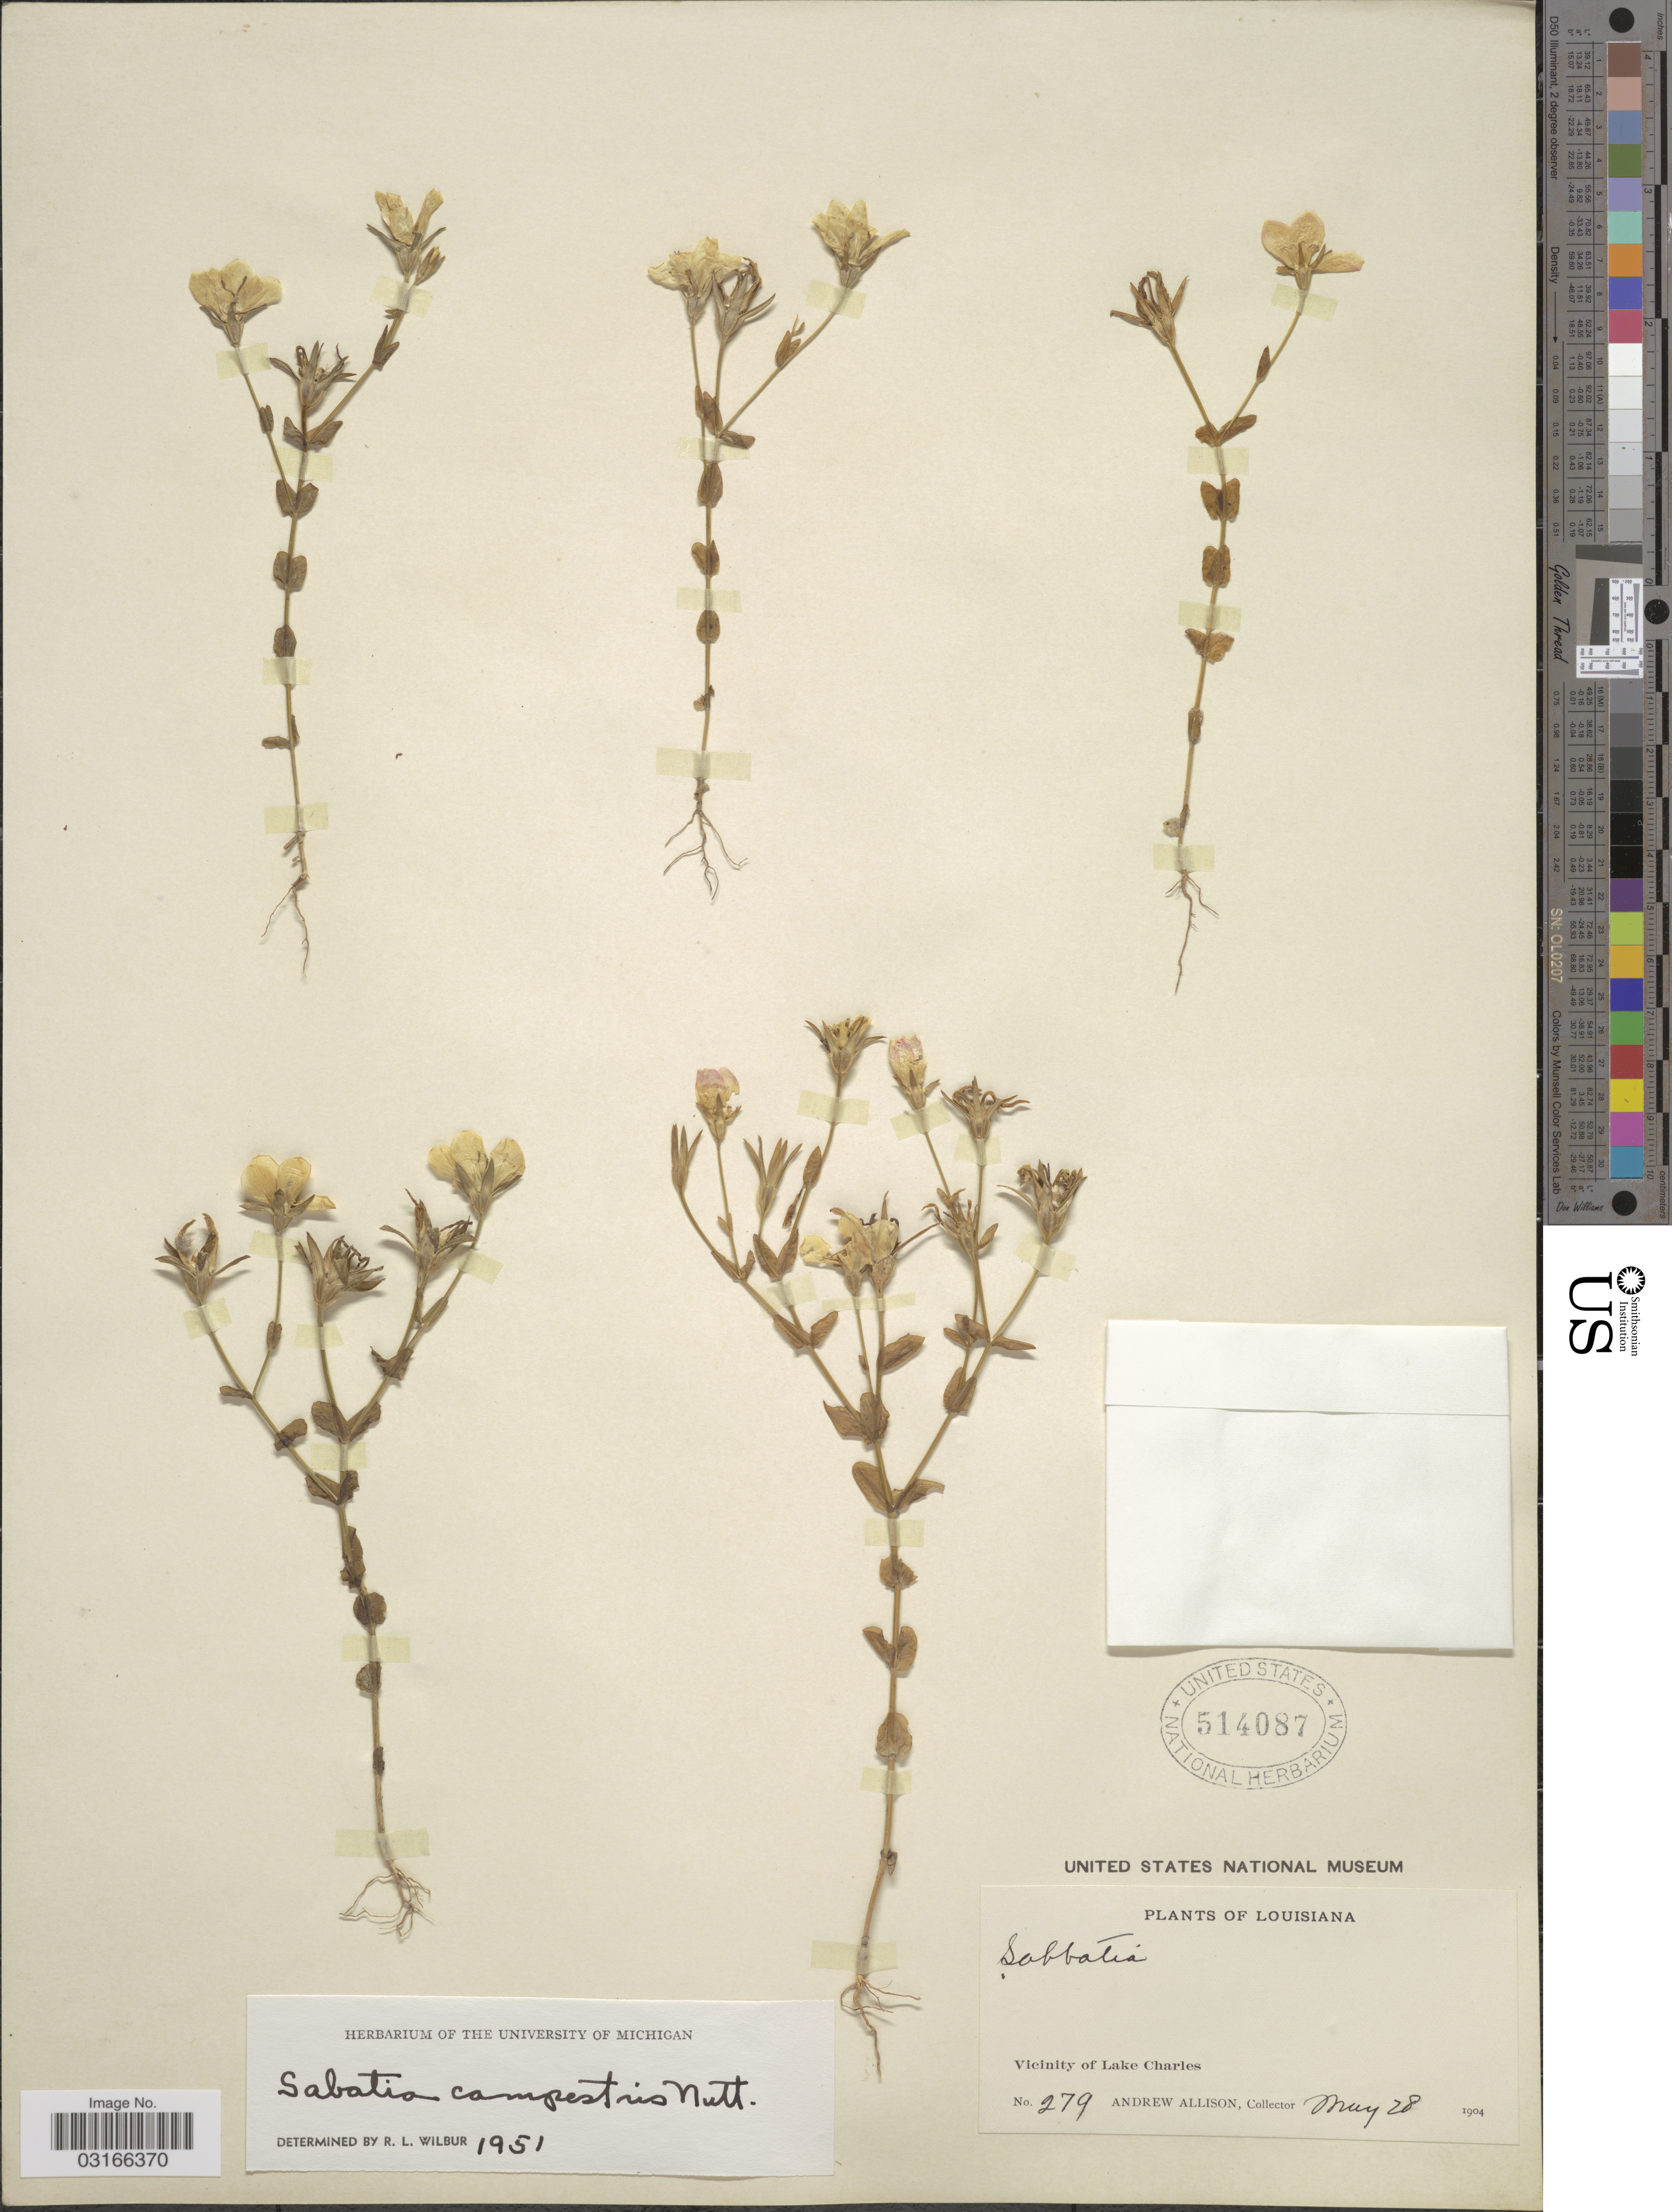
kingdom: Plantae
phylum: Tracheophyta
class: Magnoliopsida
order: Gentianales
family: Gentianaceae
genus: Sabatia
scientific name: Sabatia campestris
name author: Nutt.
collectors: A. Allison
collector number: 279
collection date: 1904-05-28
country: United States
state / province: Louisiana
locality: Vicinity of Lake Charles.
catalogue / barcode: US 514087